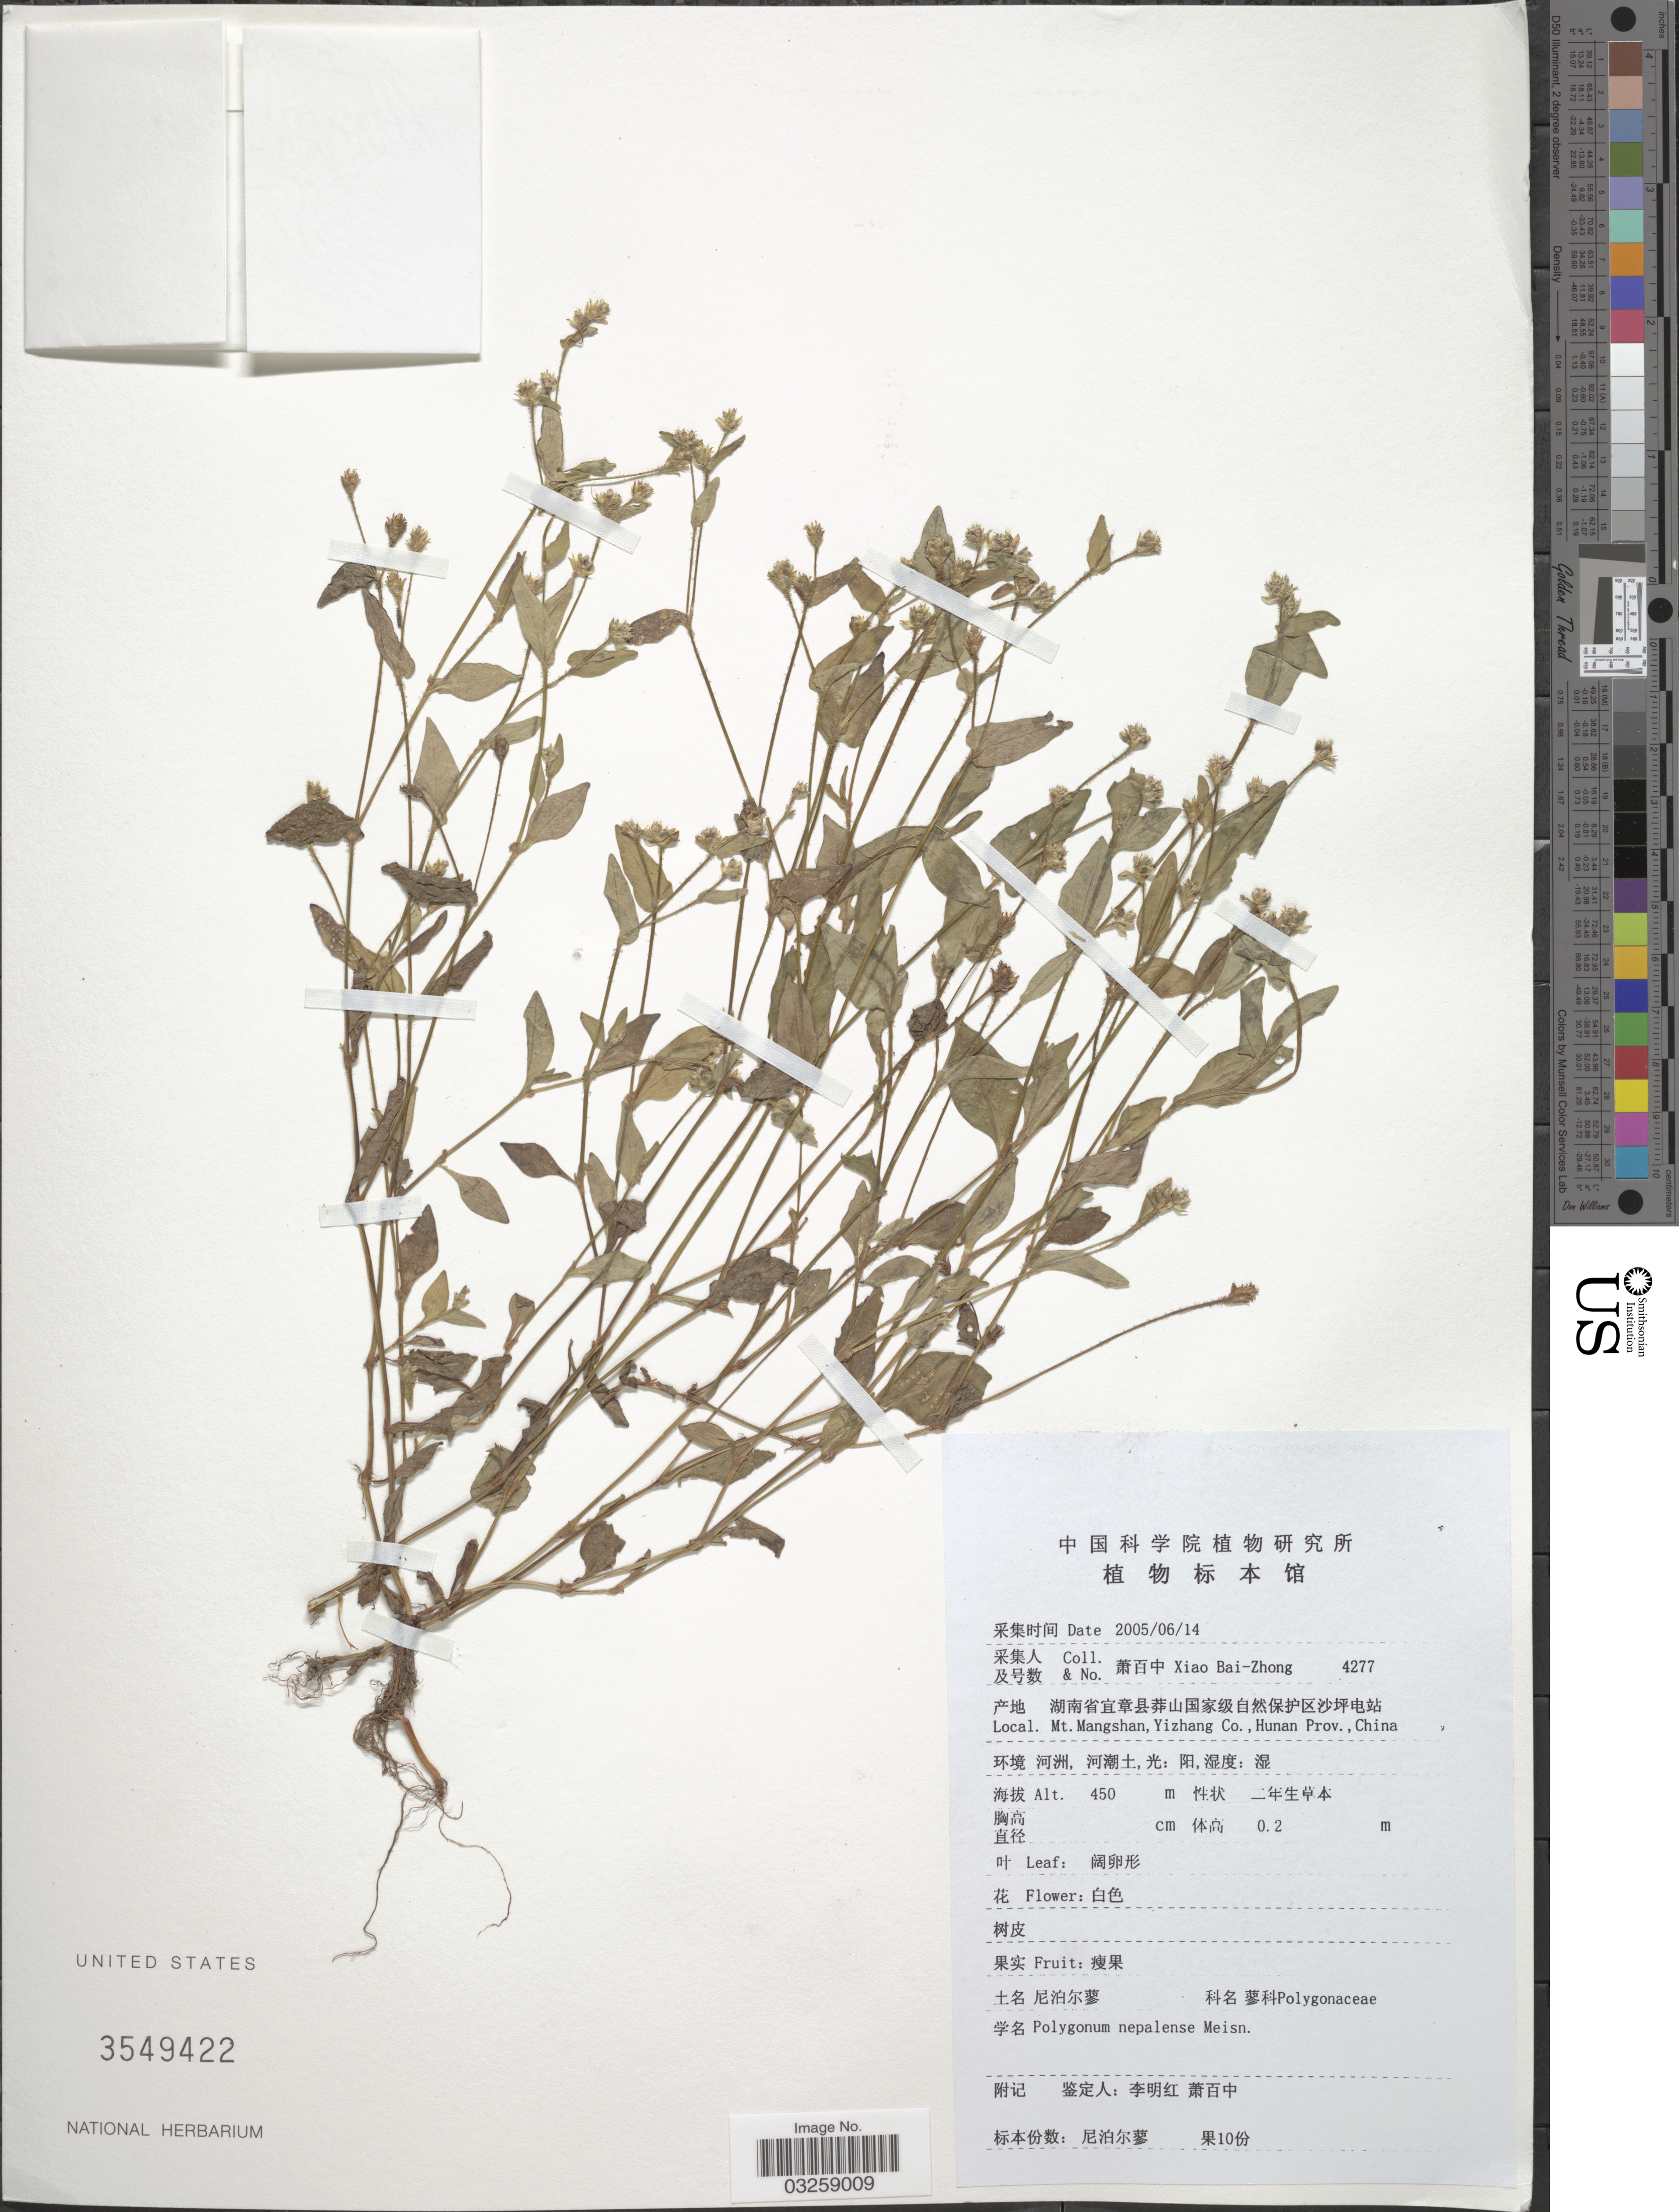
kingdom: Plantae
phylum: Tracheophyta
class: Magnoliopsida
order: Caryophyllales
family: Polygonaceae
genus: Polygonum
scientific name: Polygonum nepalense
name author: Meisn.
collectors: B. Z. Xiao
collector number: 4277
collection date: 2005-06-14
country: China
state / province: Hunan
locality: Mt. Mangshan, Yizhang Co., Hunan Prov.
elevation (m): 450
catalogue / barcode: US 3549422